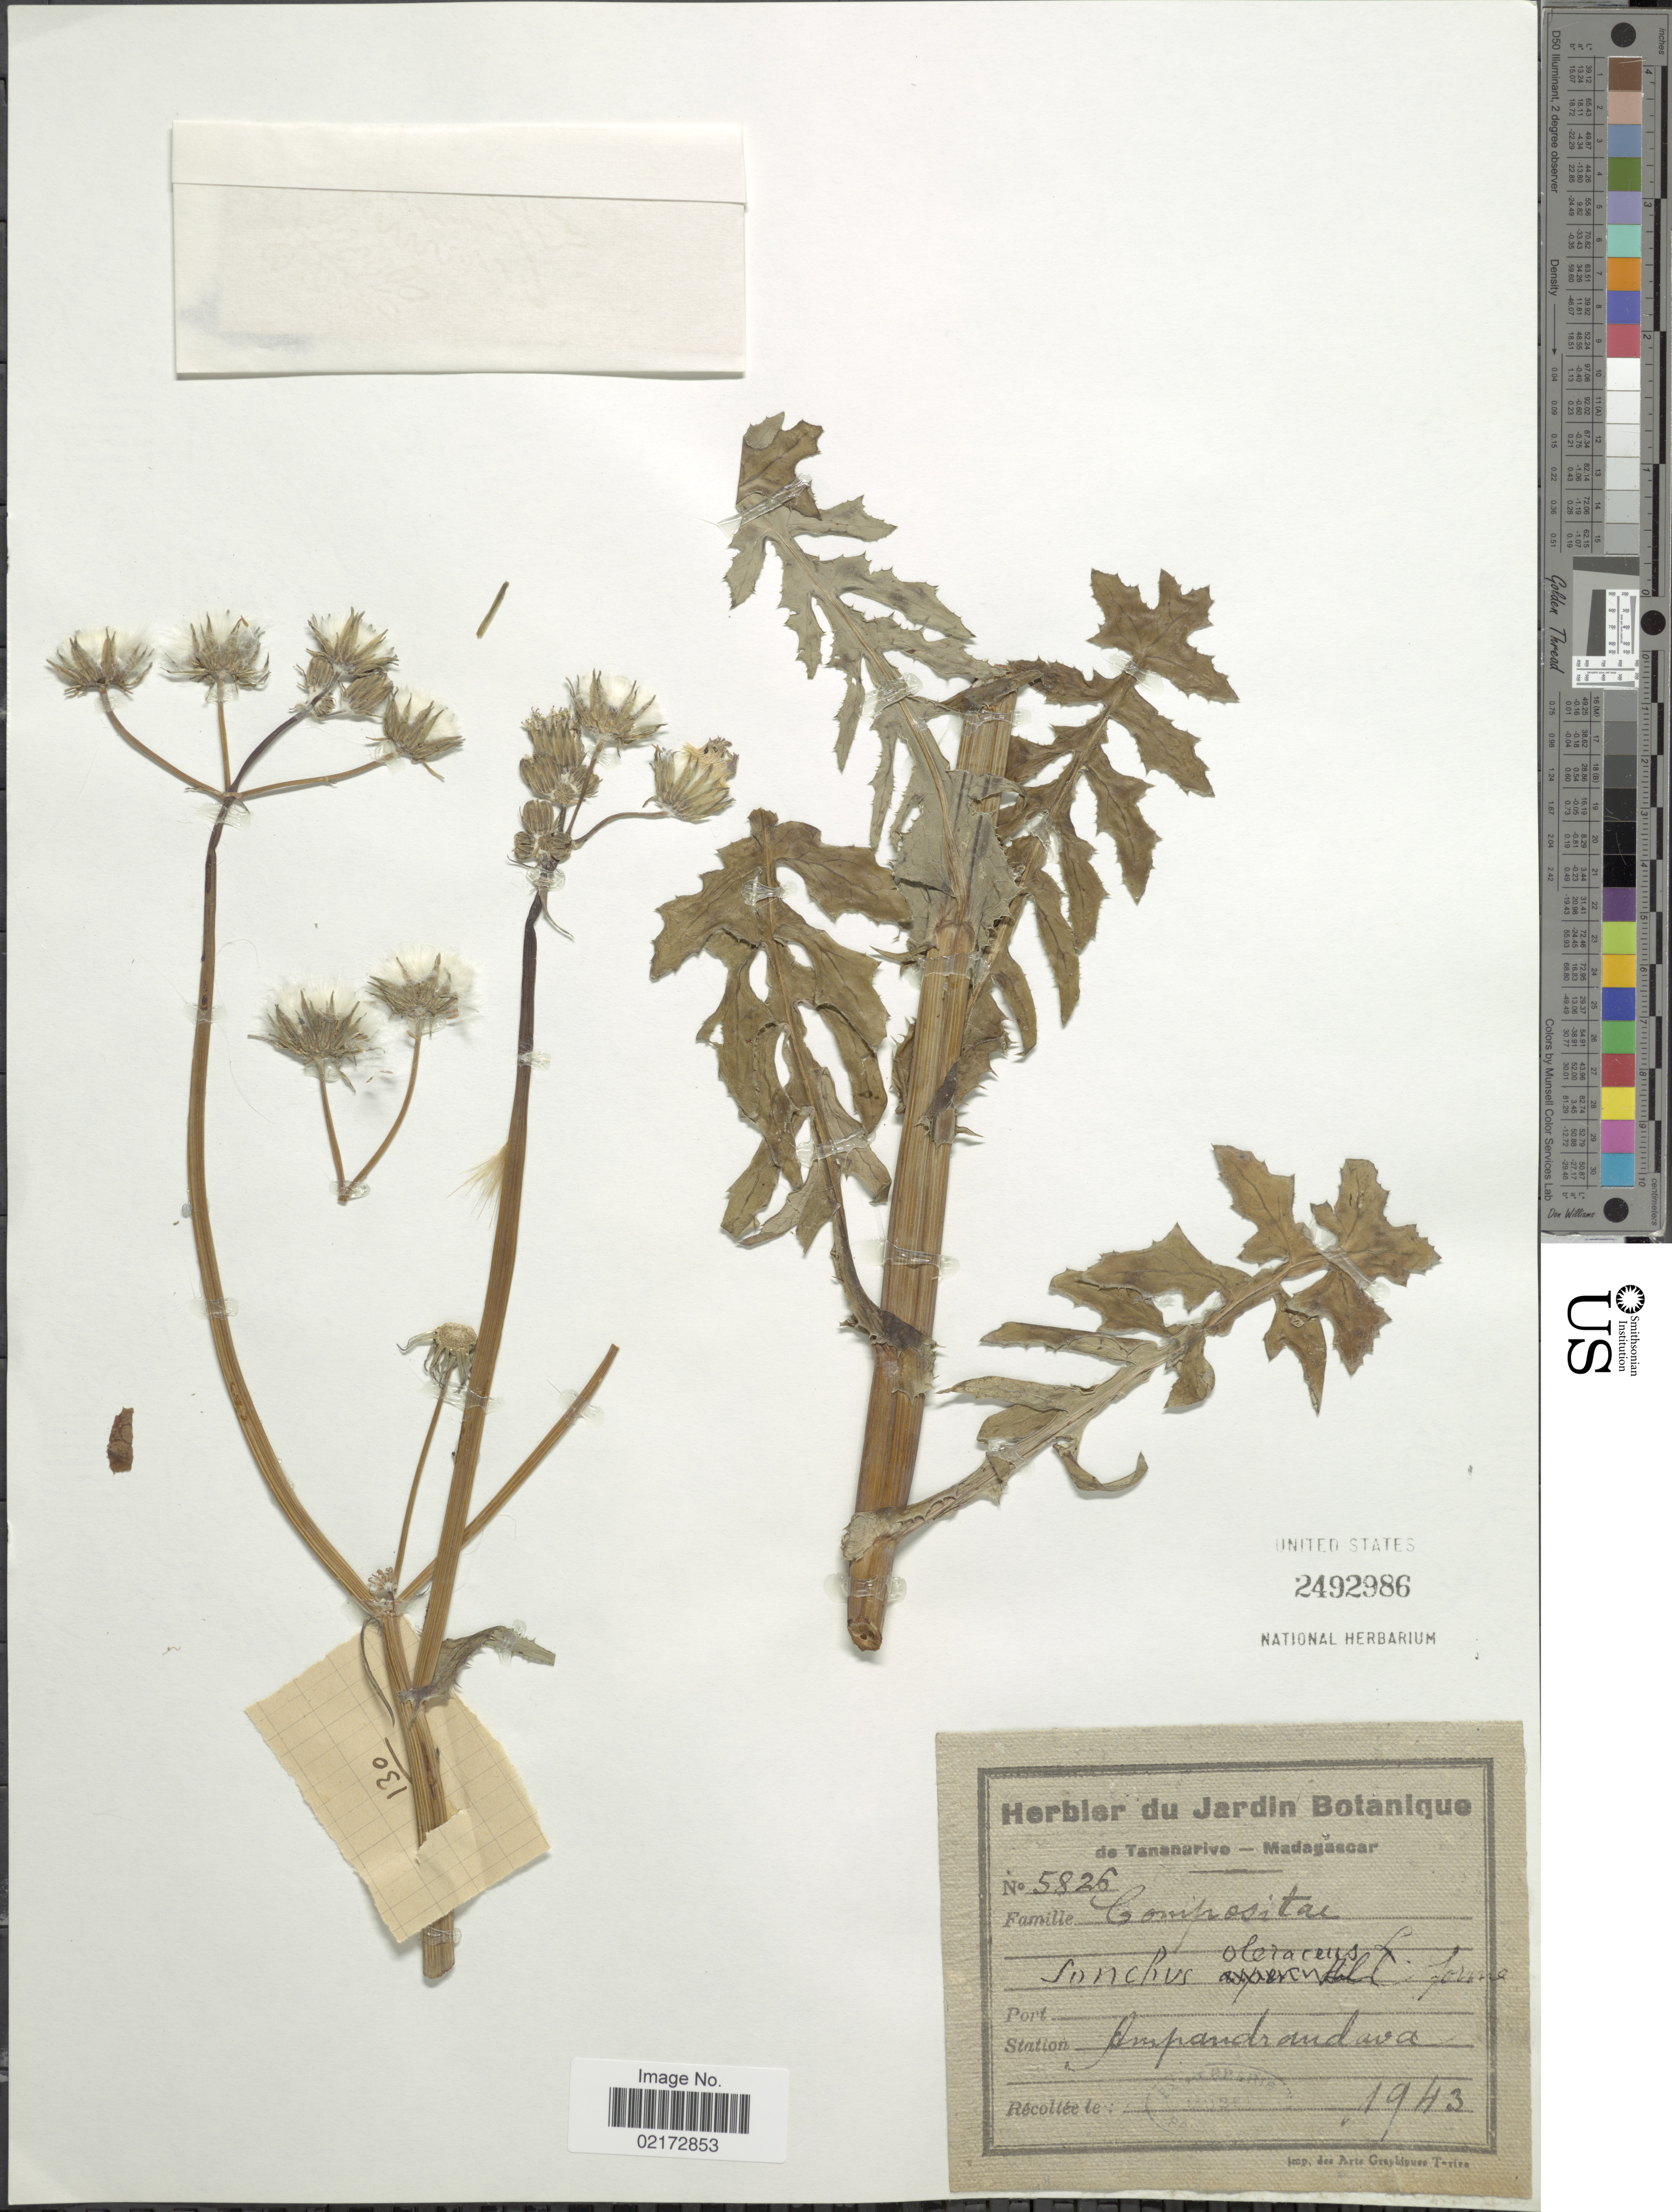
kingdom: Plantae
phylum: Tracheophyta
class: Magnoliopsida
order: Asterales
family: Asteraceae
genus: Sonchus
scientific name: Sonchus oleraceus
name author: L.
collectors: ex herb. Jardin Botanique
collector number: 5826*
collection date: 1943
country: Madagascar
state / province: Diana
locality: Ampandrandava.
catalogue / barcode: US 2492986